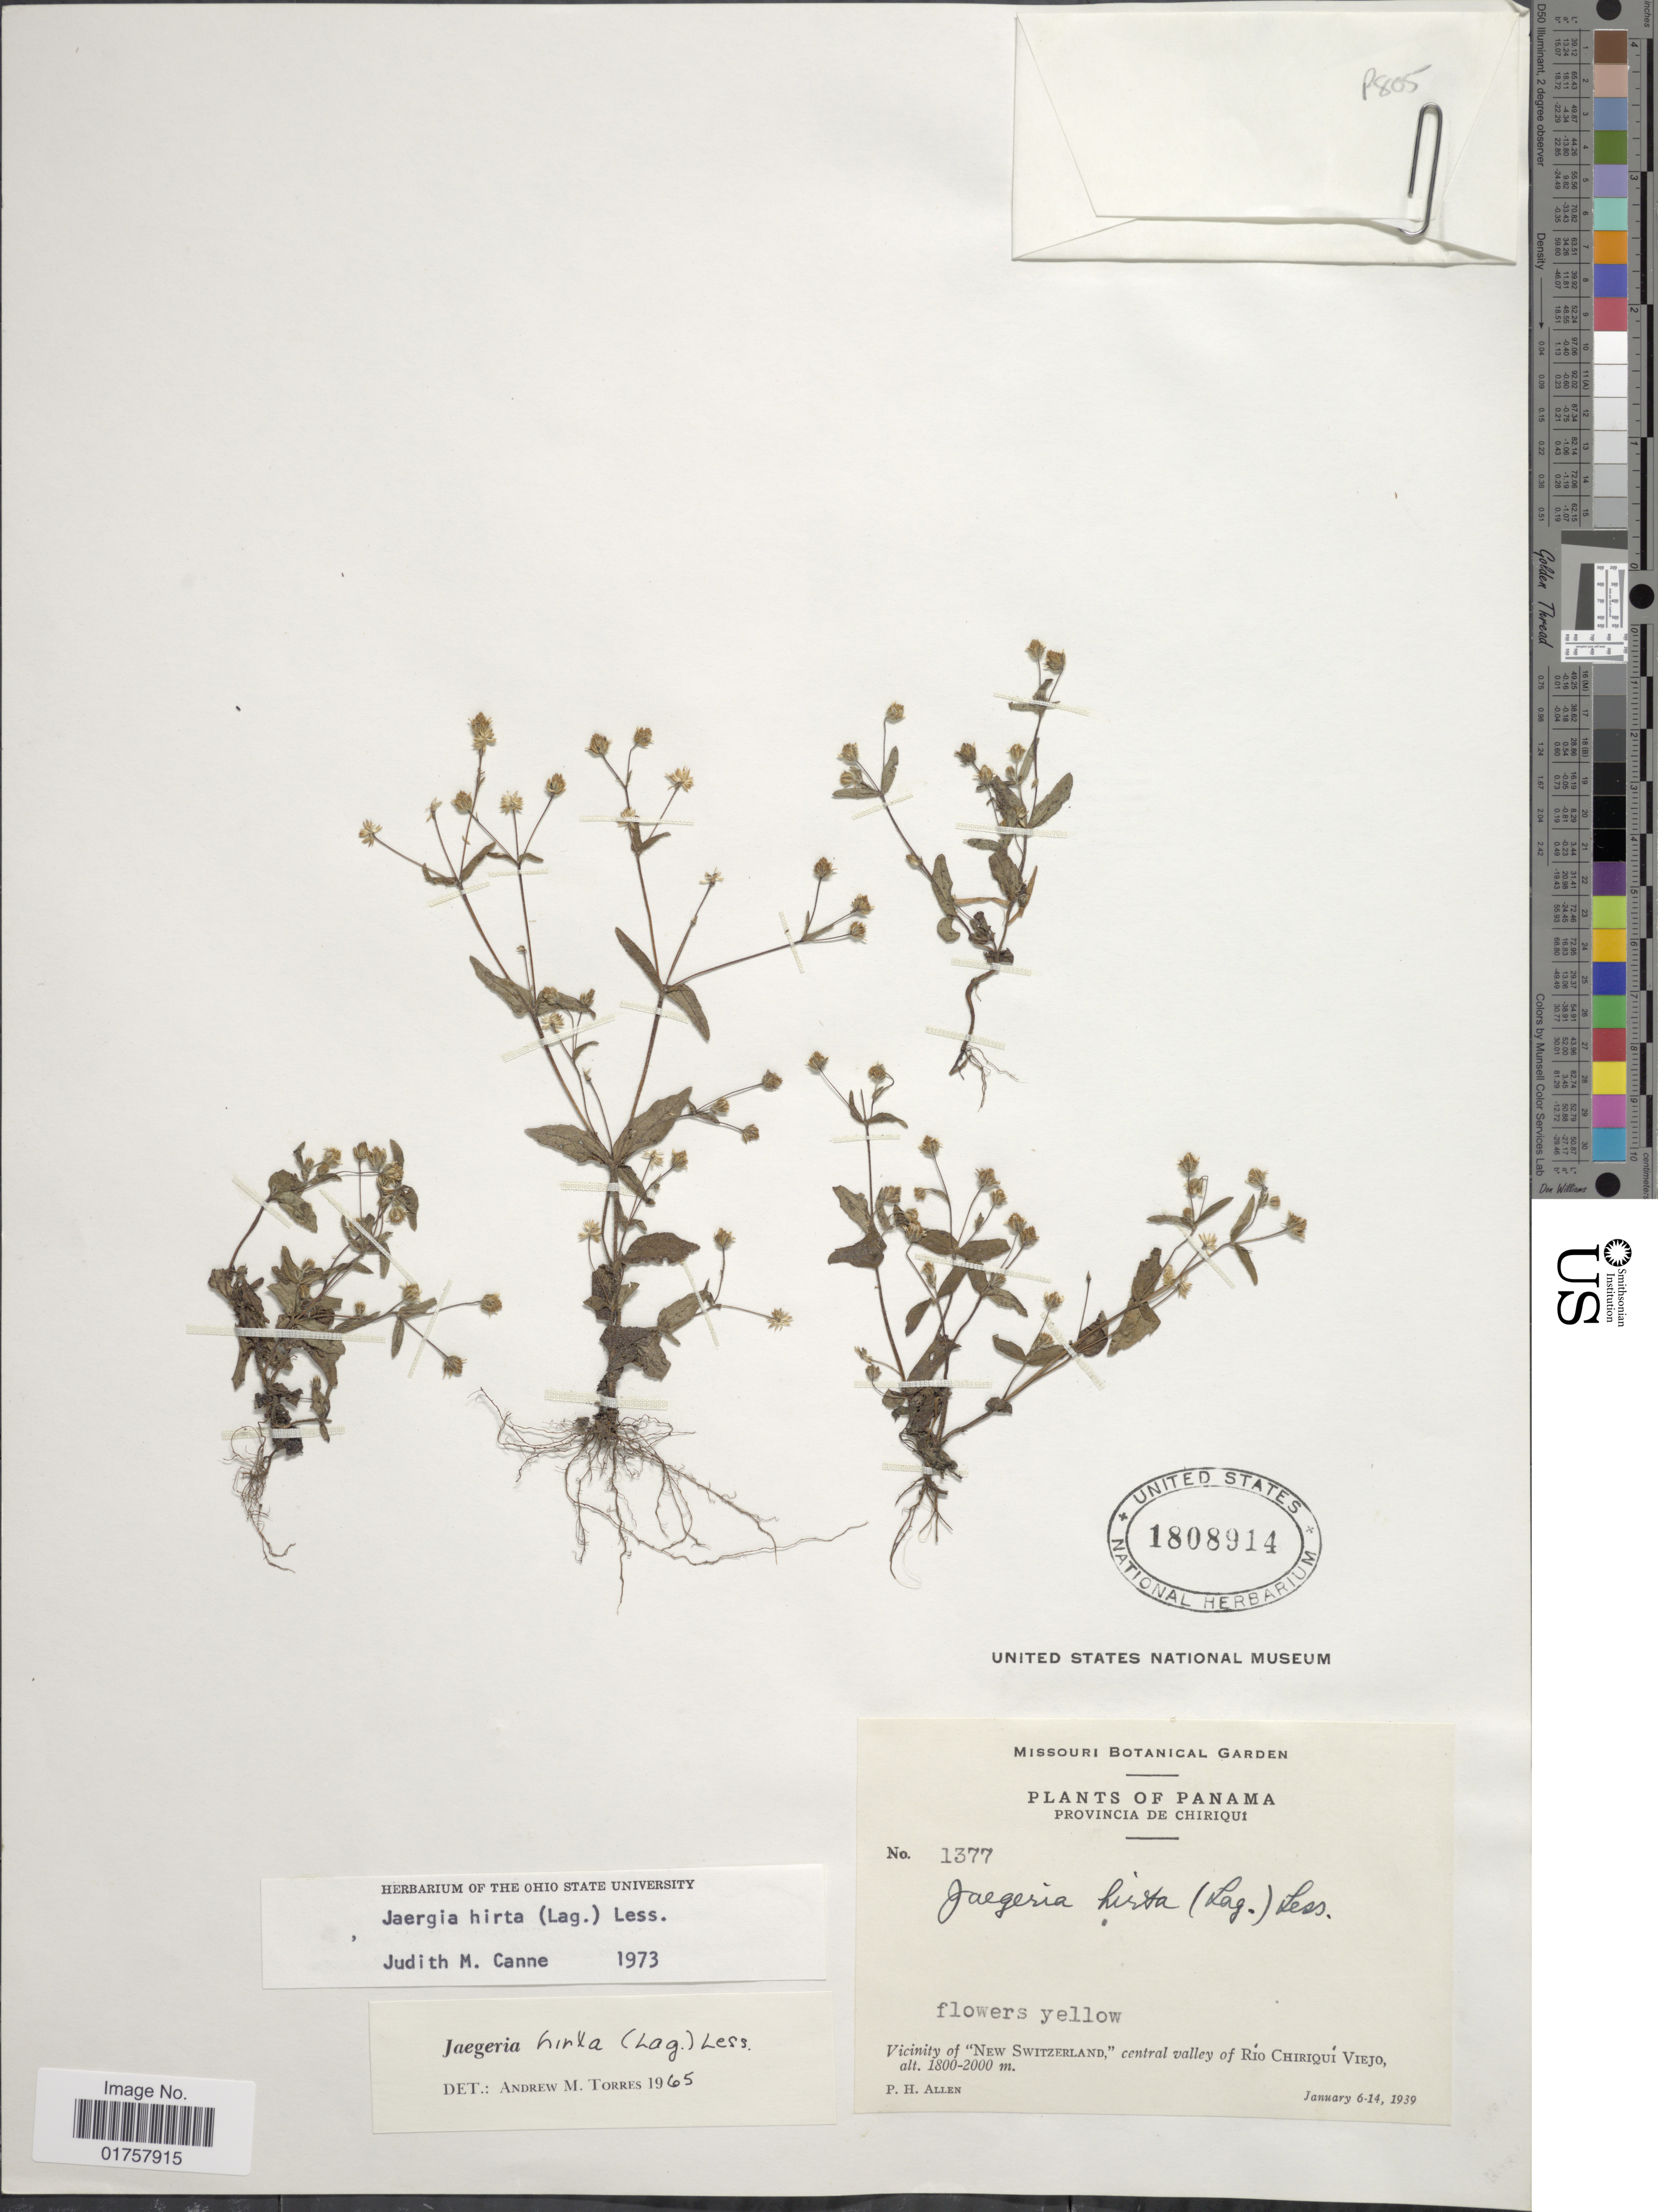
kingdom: Plantae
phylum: Tracheophyta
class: Magnoliopsida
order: Asterales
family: Asteraceae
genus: Jaegeria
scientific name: Jaegeria hirta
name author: (Lag.) Less.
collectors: P. H. Allen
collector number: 1377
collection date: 1939-01-06/1939-01-14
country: Panama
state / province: Chiriqui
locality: Vicinity of "New Switzerland", central valley of Río Chirquí Viejo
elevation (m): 1800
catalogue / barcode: US 1808914